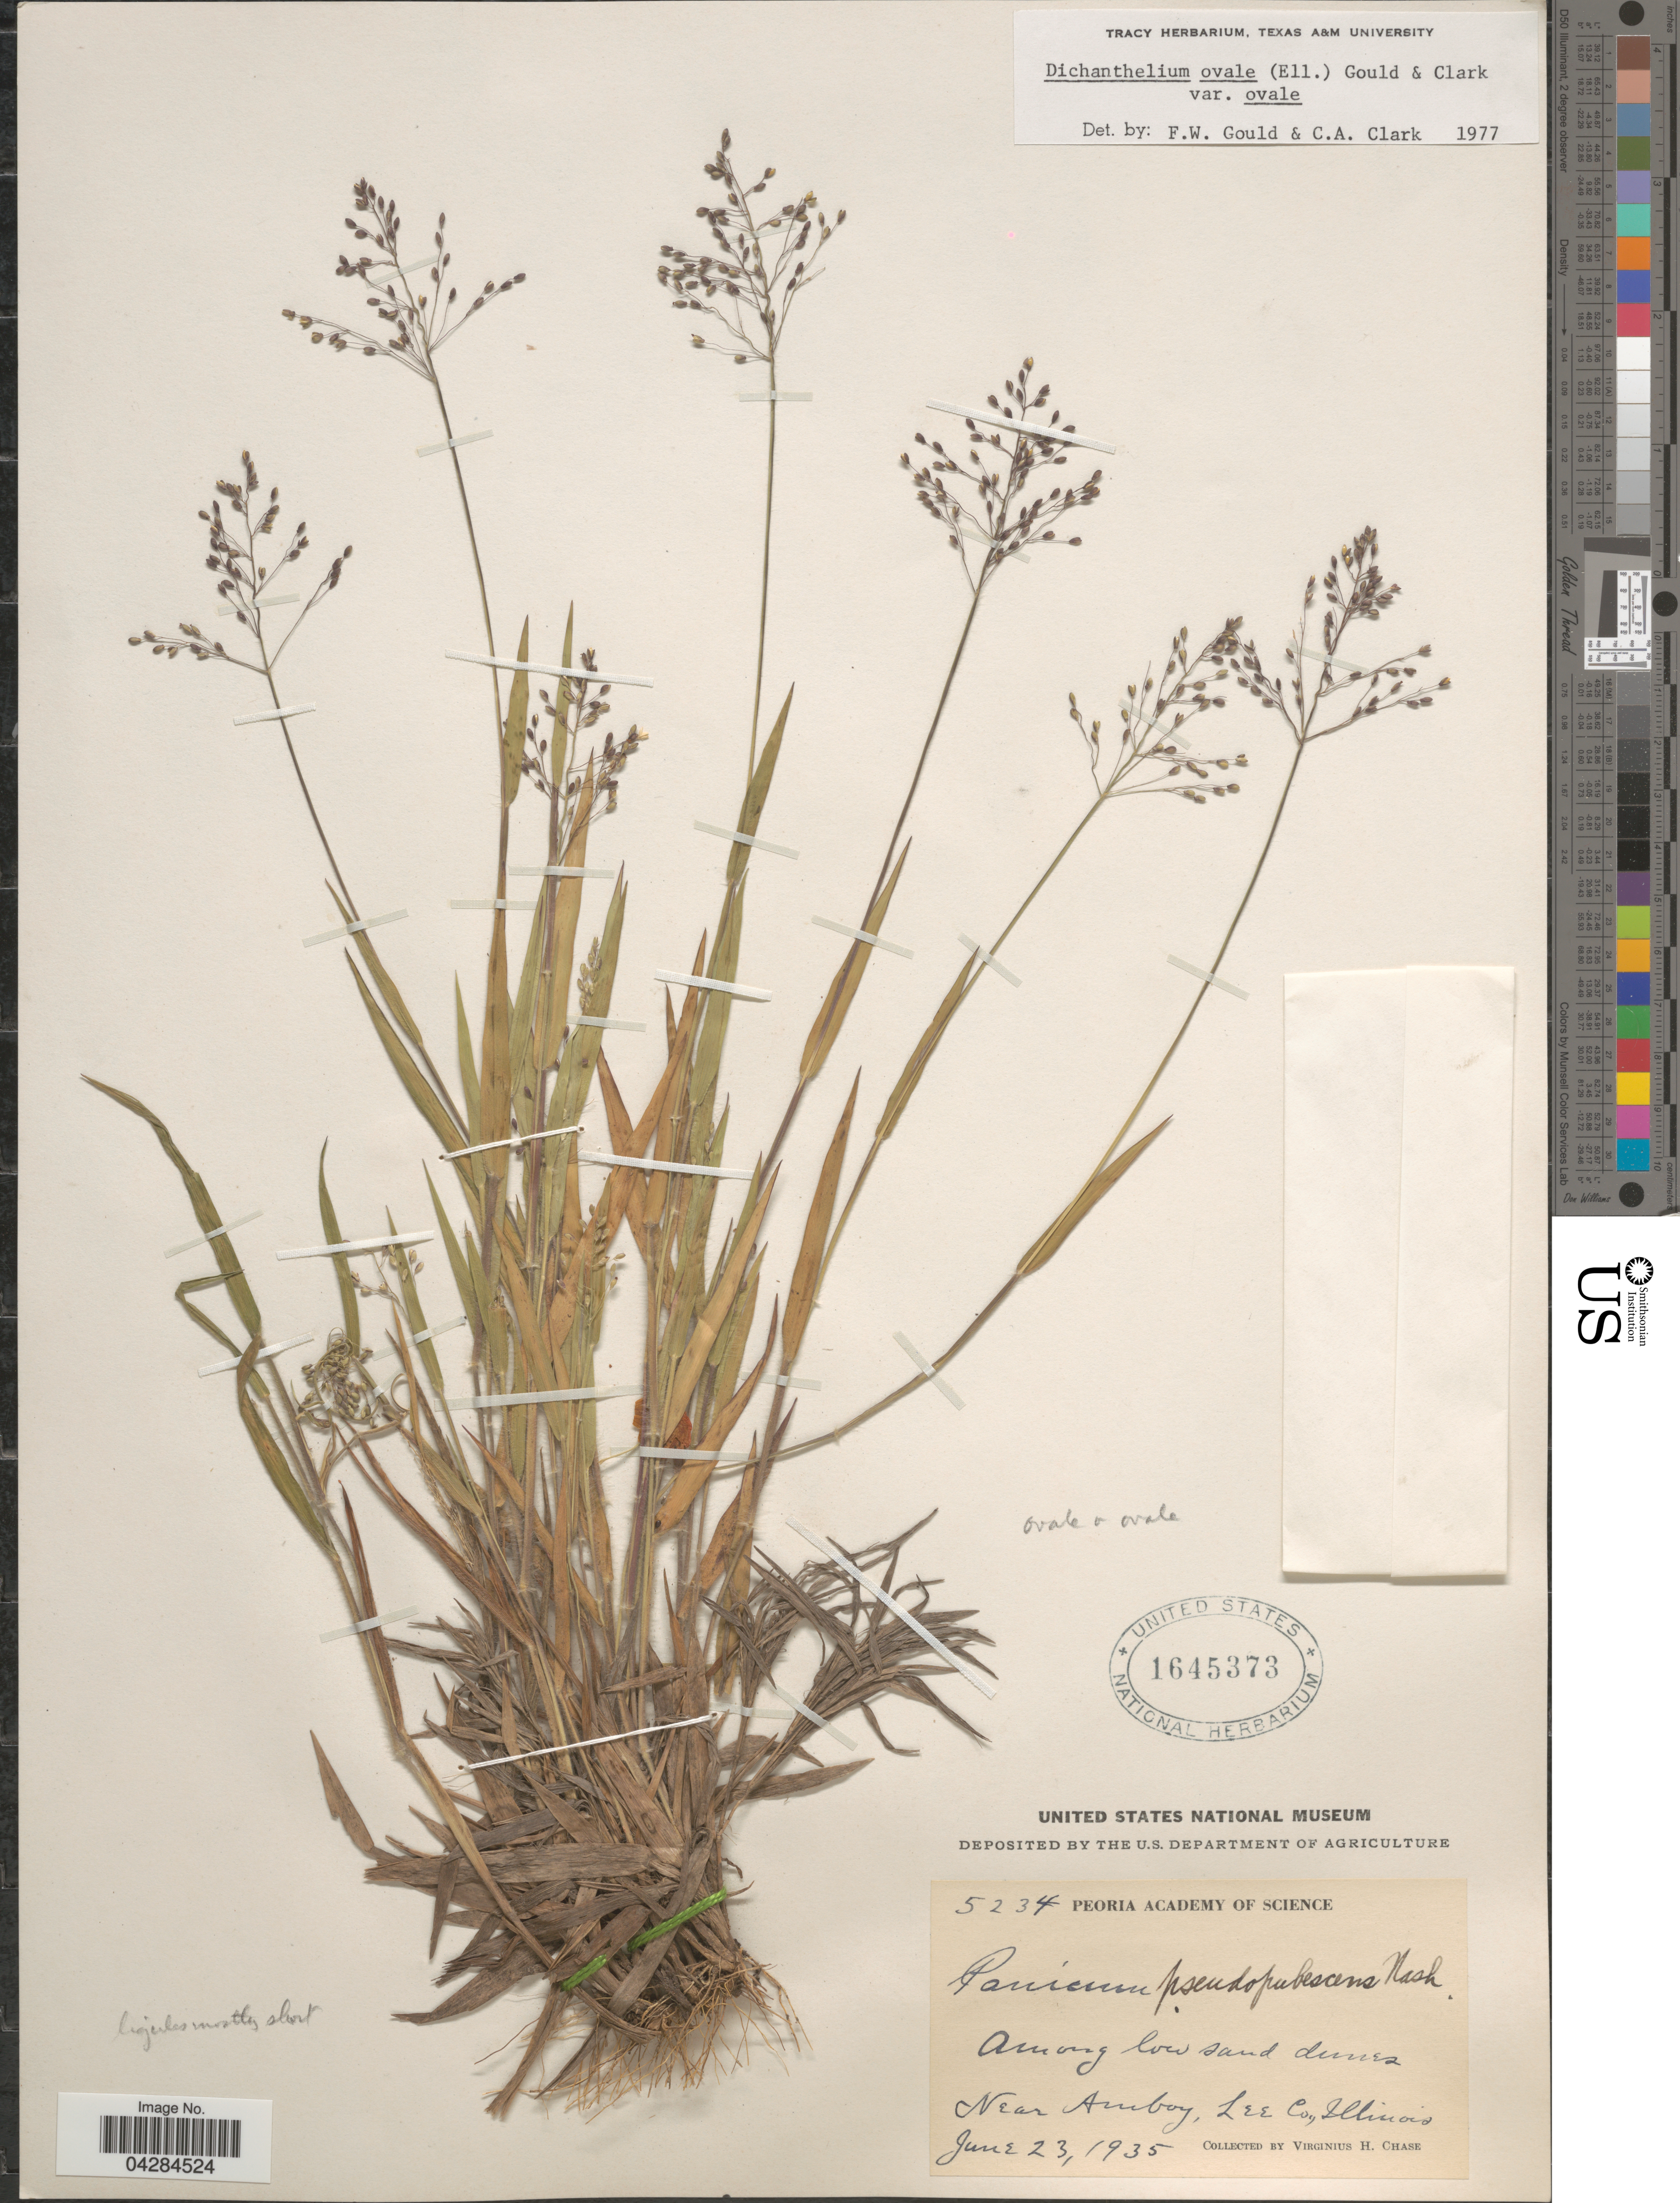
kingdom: Plantae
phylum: Tracheophyta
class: Liliopsida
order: Poales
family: Poaceae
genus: Dichanthelium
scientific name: Dichanthelium ovale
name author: (Elliott) Gould & C.A. Clark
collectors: V. H. Chase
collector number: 5234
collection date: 1935-06-23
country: United States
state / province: Illinois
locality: Near Amboy, Lee Co.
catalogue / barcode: US 1645373